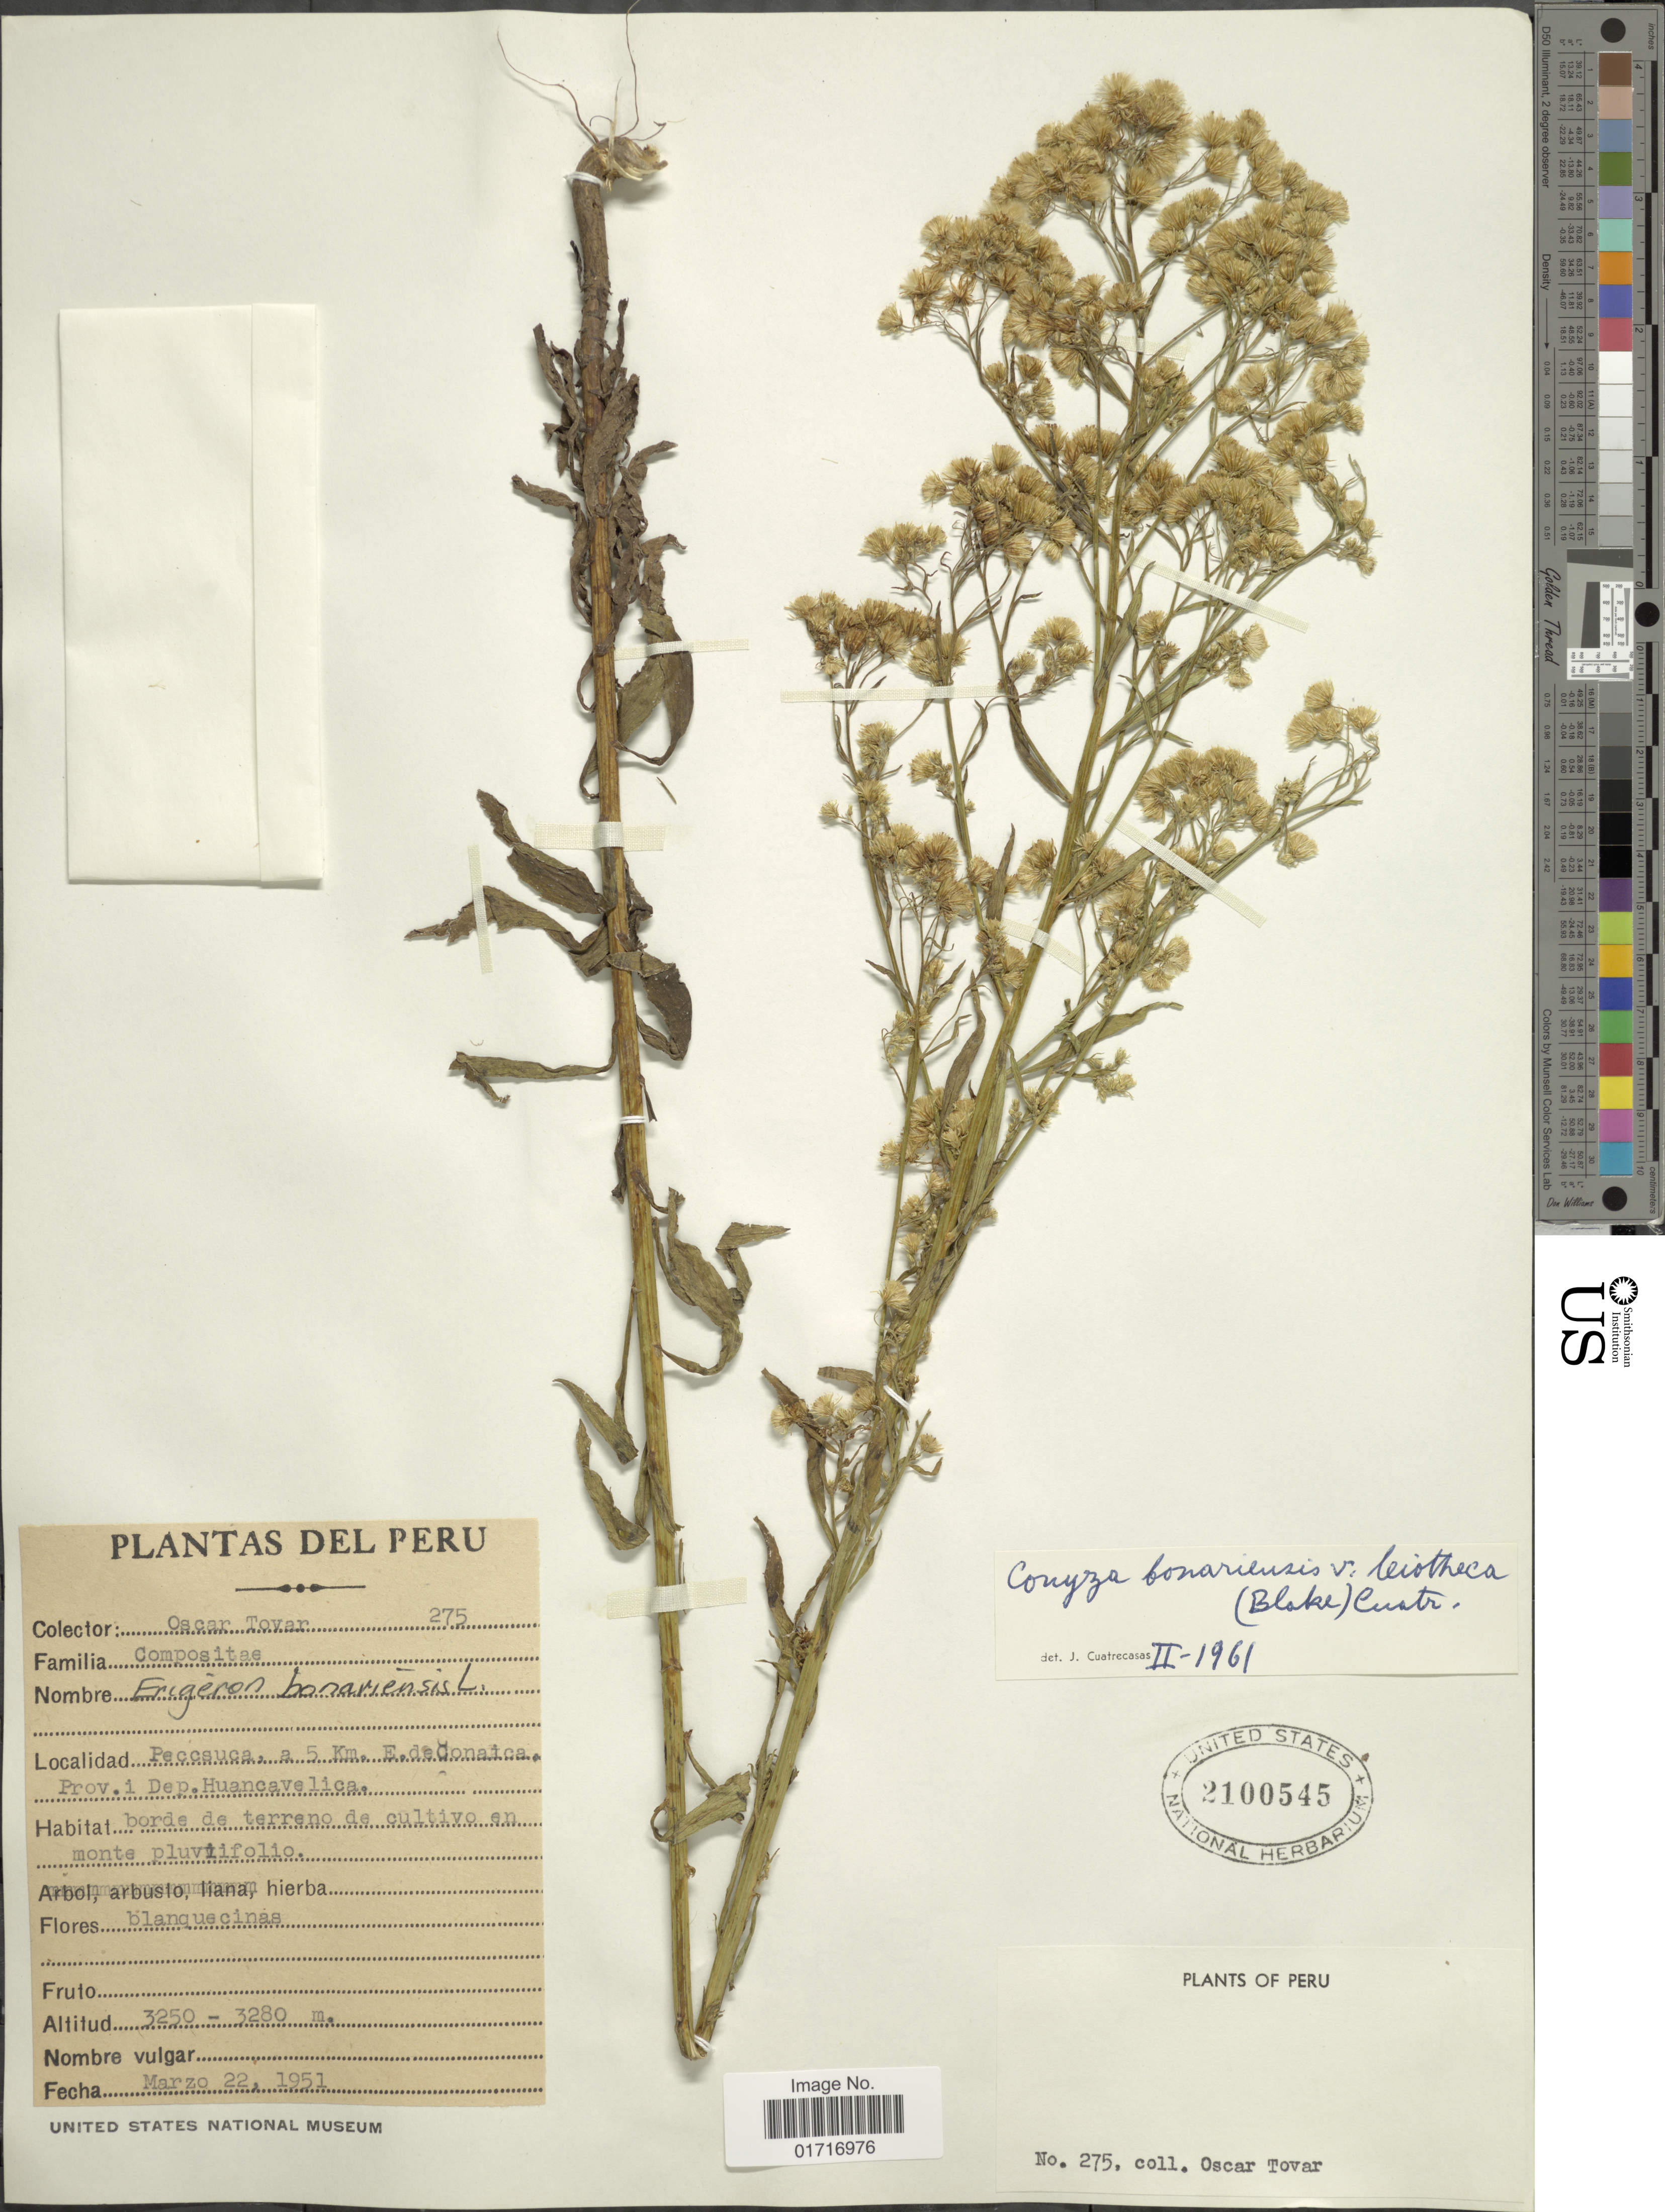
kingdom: Plantae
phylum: Tracheophyta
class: Magnoliopsida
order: Asterales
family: Asteraceae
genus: Conyza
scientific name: Conyza bonariensis var. leiotheca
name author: (S.F. Blake) Cuatrec.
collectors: Ó. Tovar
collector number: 275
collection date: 1951-03-22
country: Peru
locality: Peccsuca, a 5 Km. E. de Conaica, Prov. i. Dep. Huancavelica.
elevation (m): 3250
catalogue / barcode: US 2100545